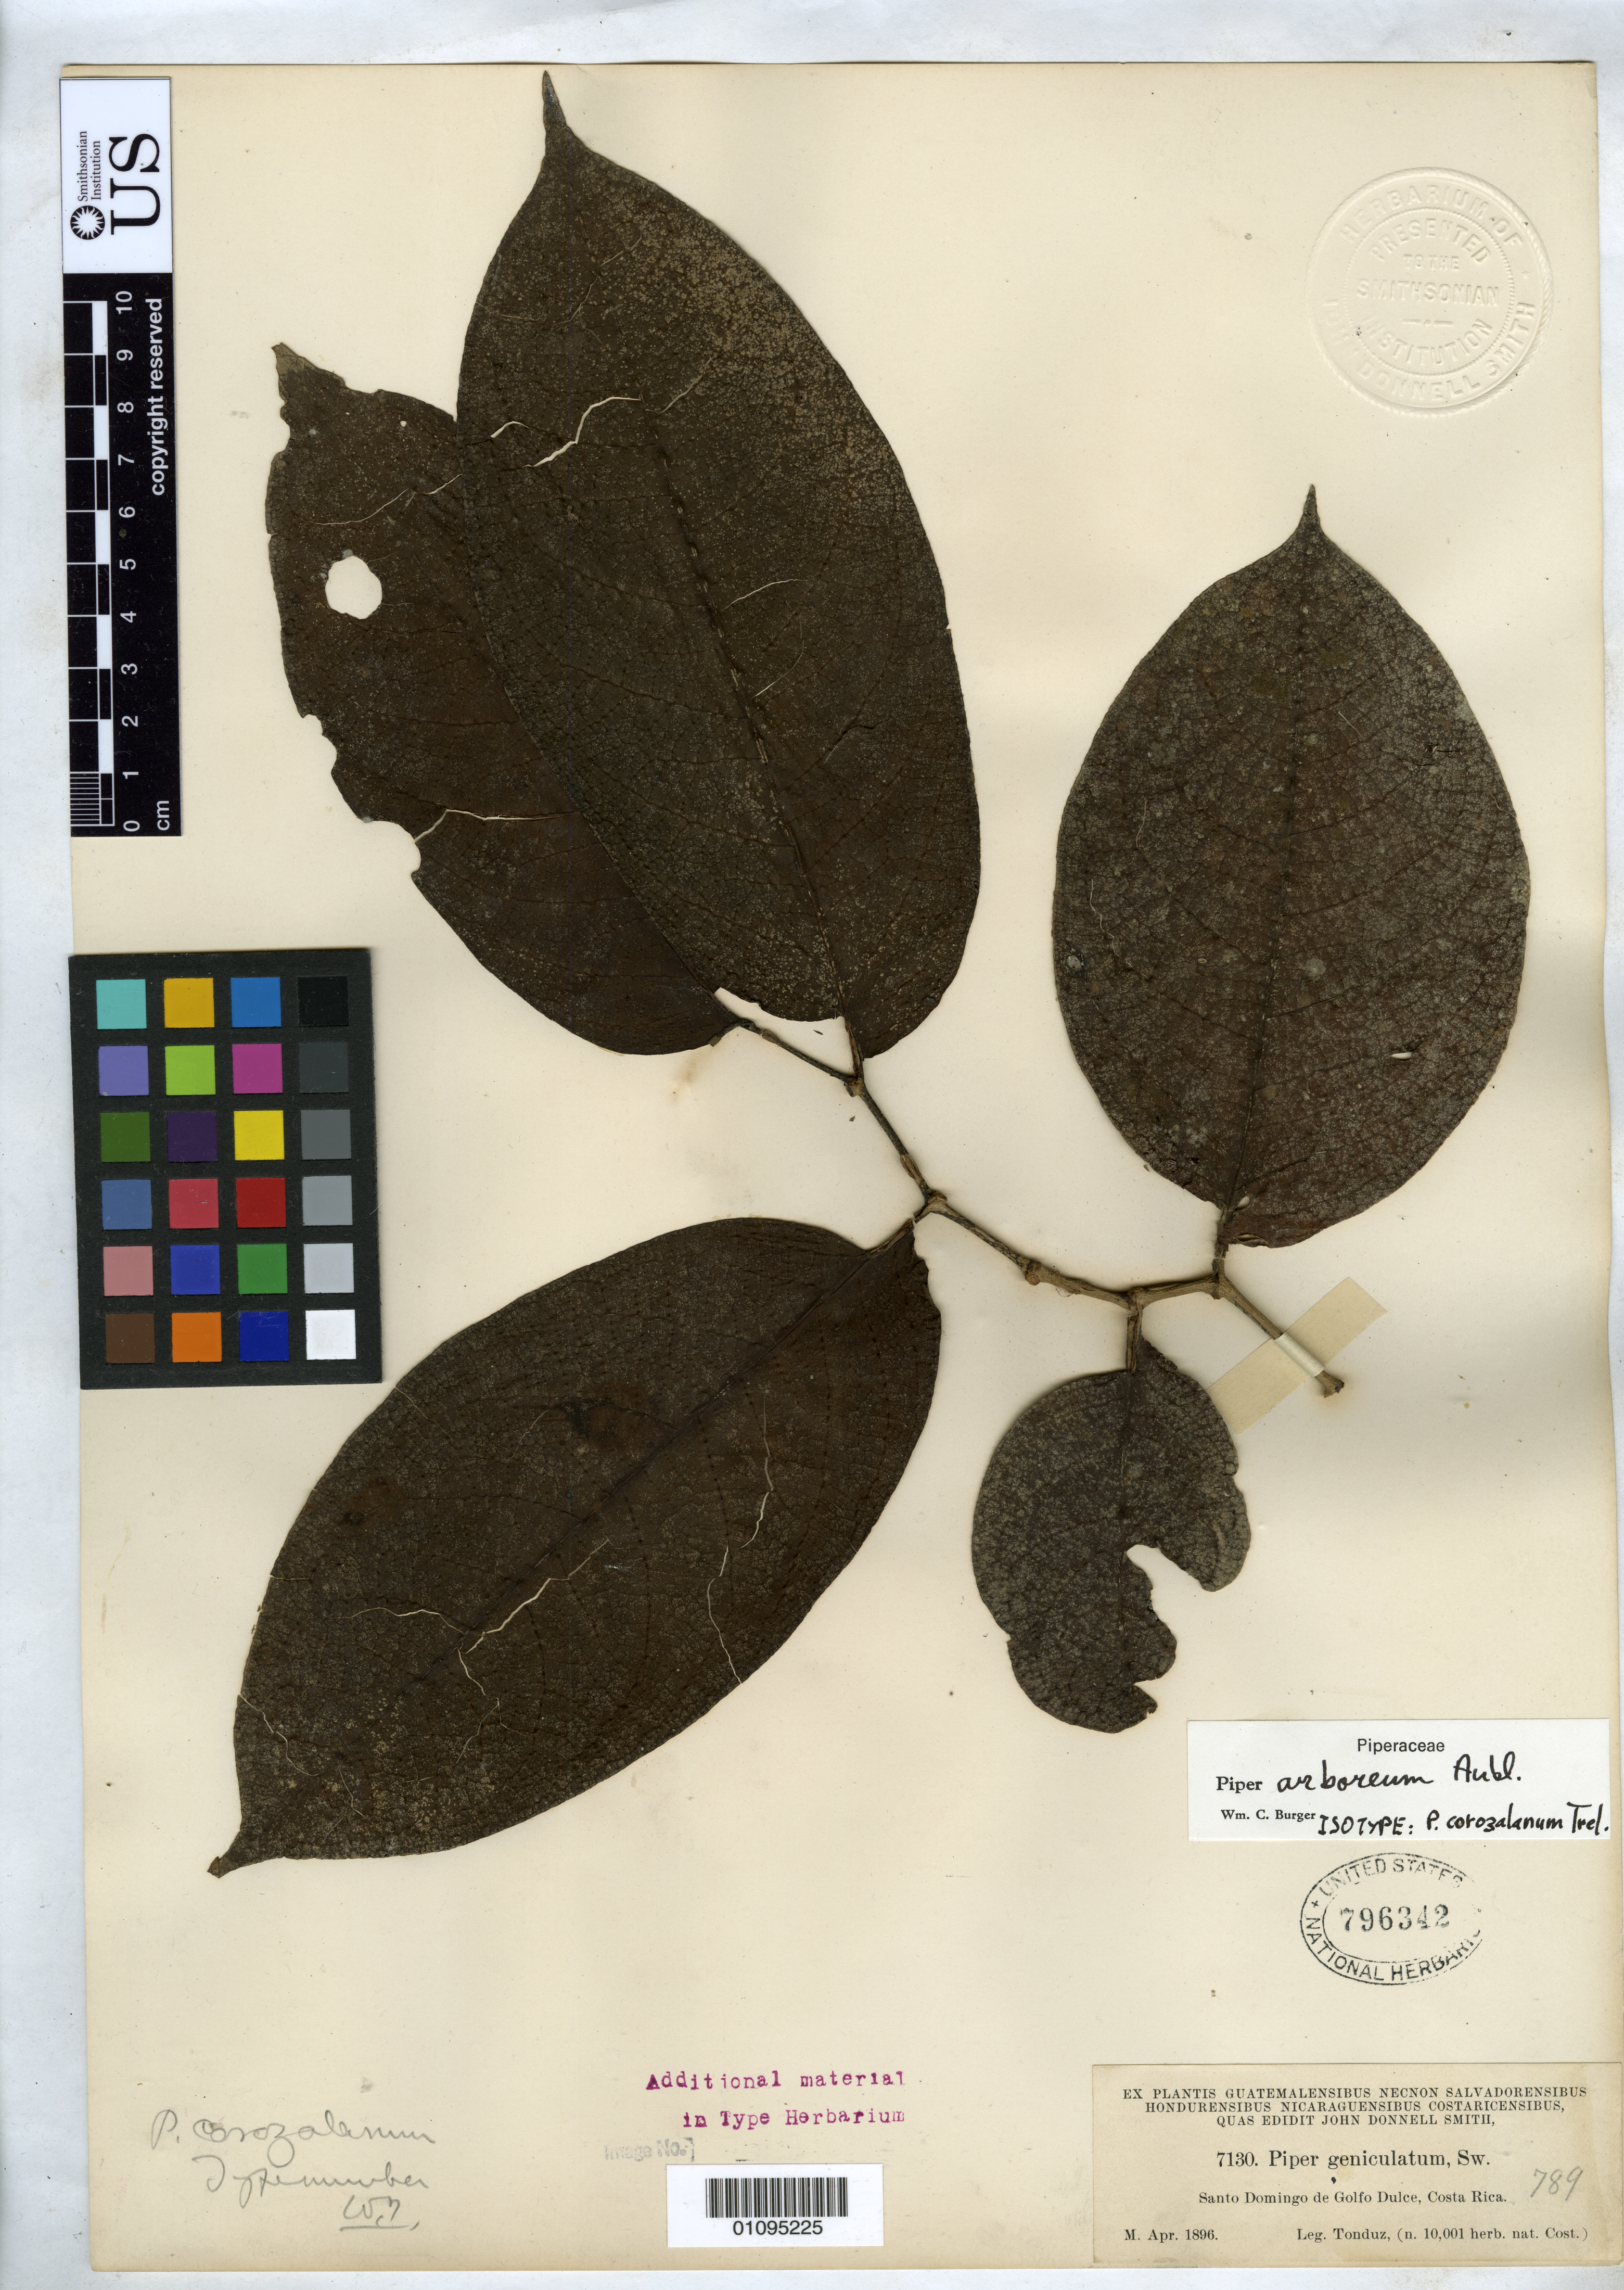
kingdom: Plantae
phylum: Tracheophyta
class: Magnoliopsida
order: Piperales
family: Piperaceae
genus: Piper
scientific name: Piper corozalanum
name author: Trel.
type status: Isotype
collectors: A. Tonduz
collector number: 7130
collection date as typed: Apr 1896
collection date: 1896-04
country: Costa Rica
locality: Santo Domingo de Golfo Dulce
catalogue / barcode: US 796342